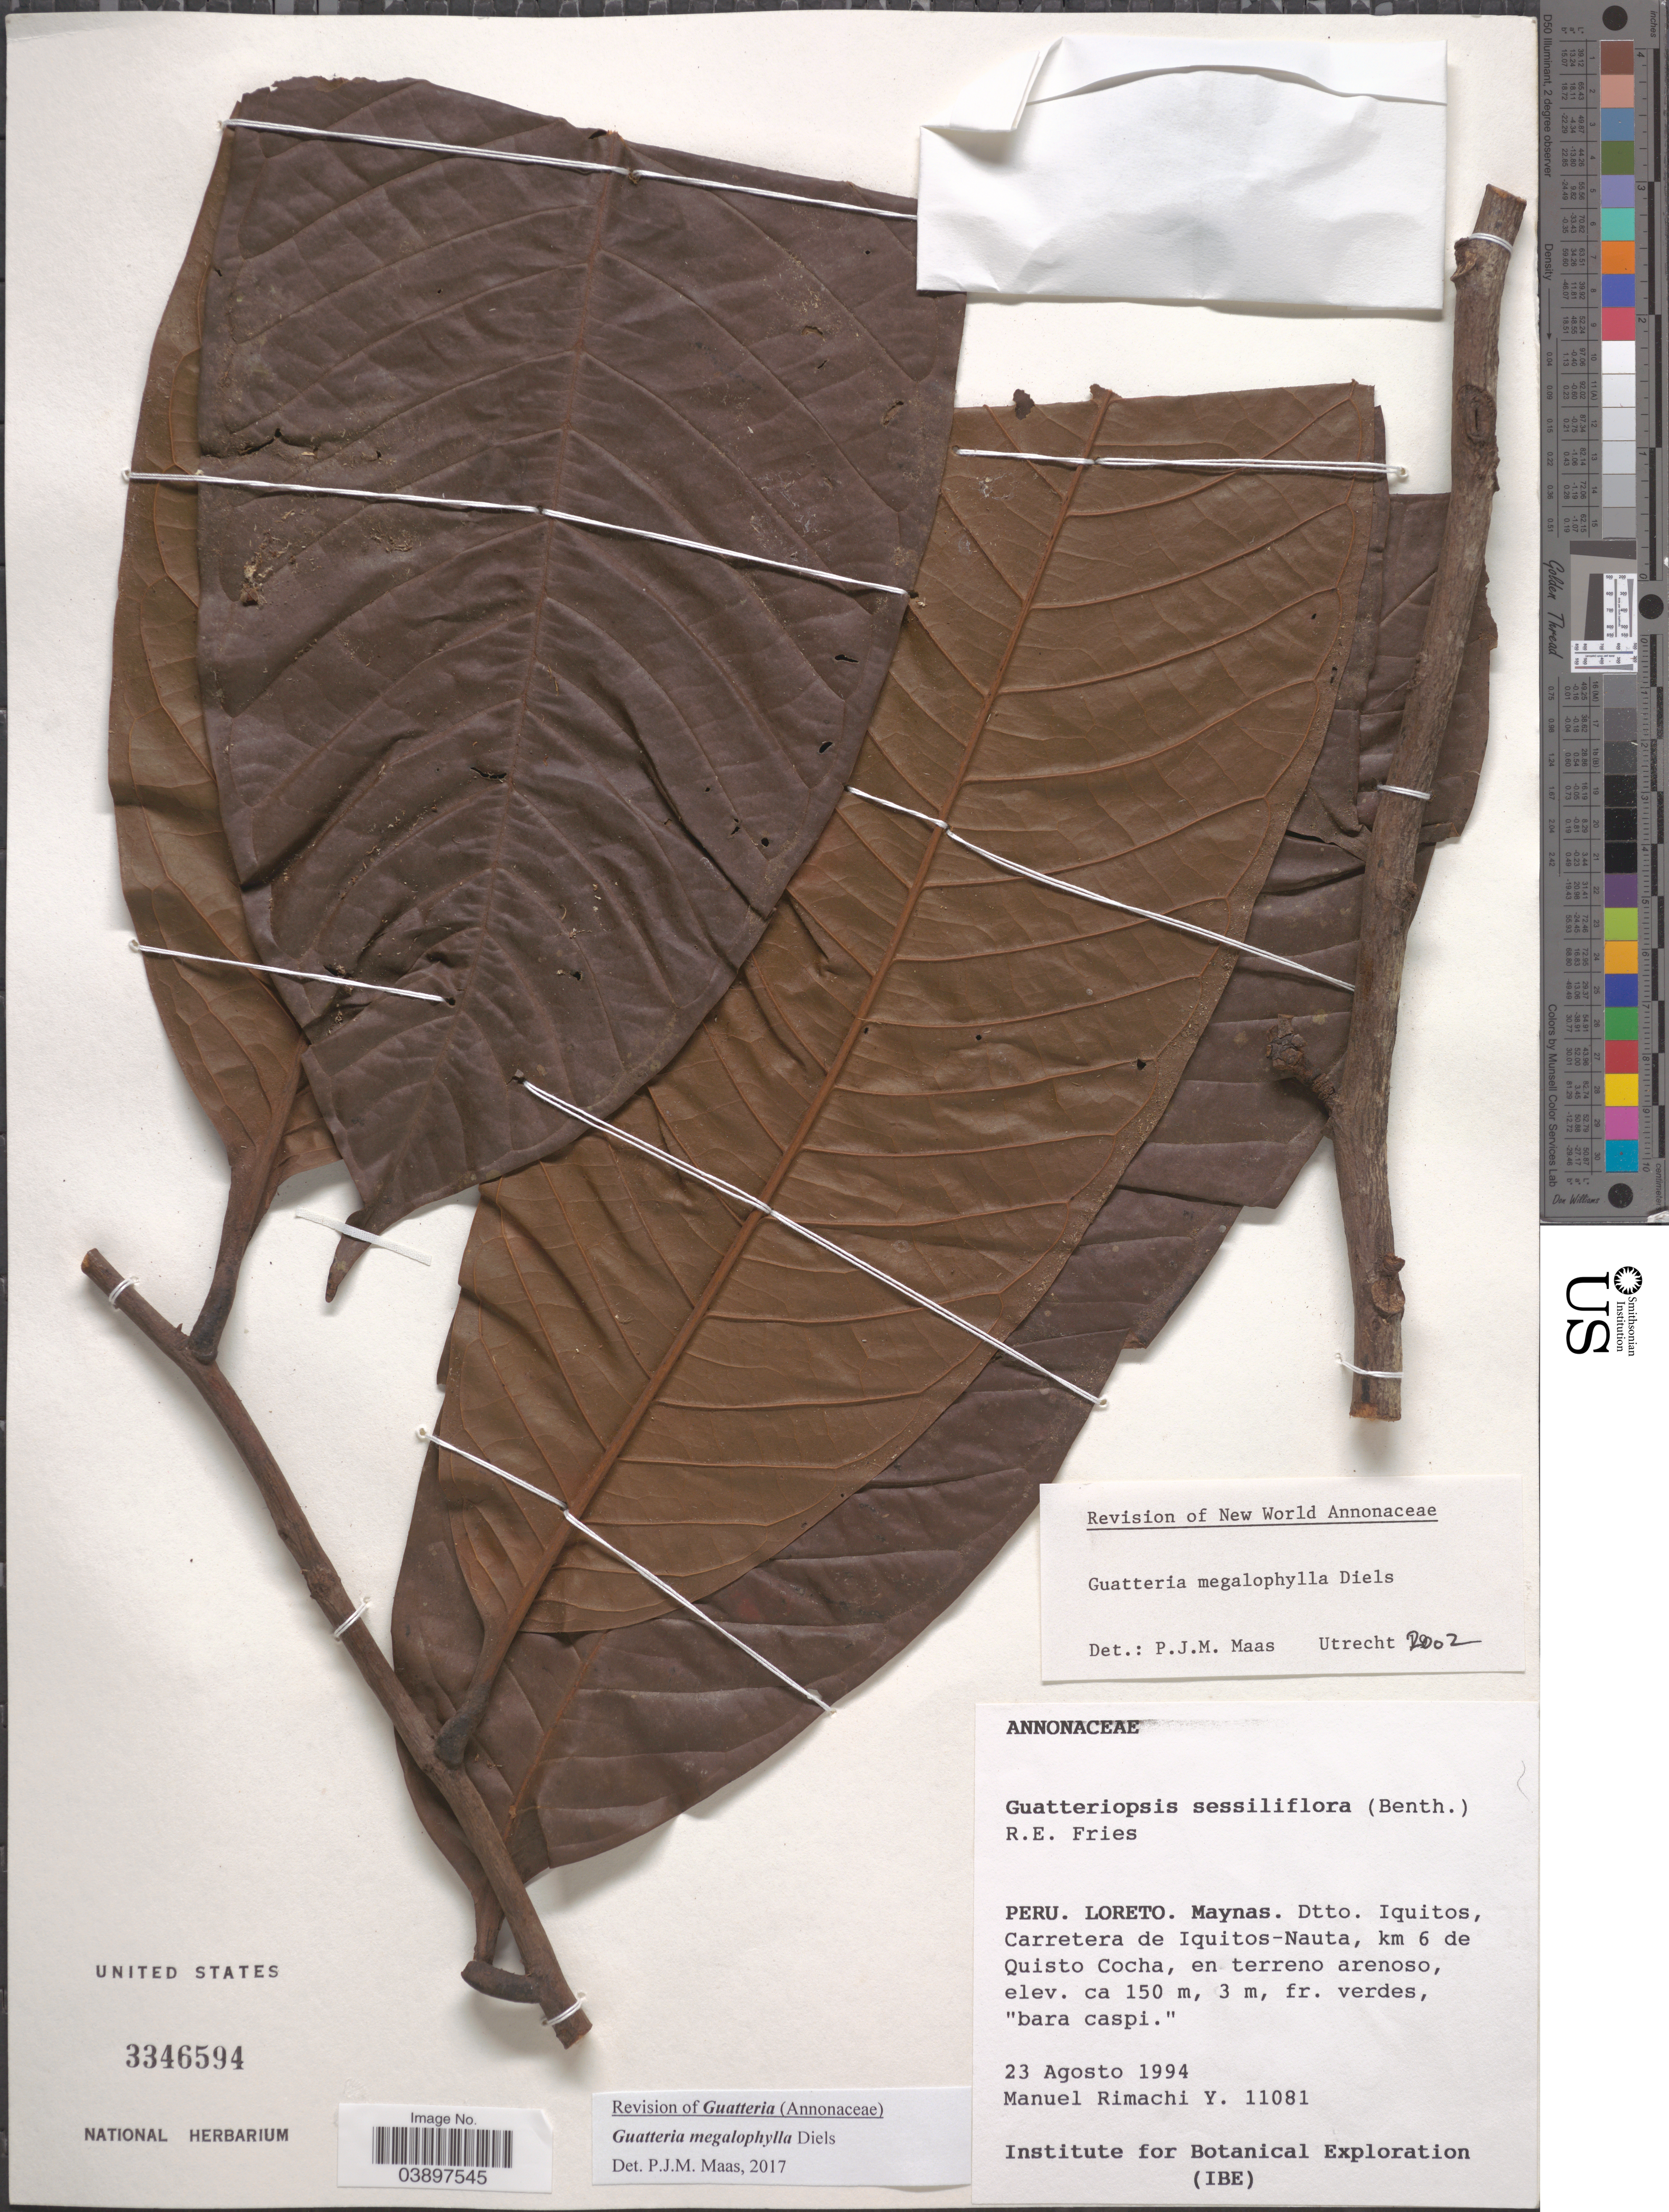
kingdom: Plantae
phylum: Tracheophyta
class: Magnoliopsida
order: Magnoliales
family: Annonaceae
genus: Guatteria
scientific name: Guatteria megalophylla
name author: Diels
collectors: M. Rimachi Y.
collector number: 11081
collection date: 1994-08-23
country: Peru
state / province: Loreto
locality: Maynas. Dtto. Iquitos, Carretera de Iquitos-Nauta, km 6 de Quisto Cocha.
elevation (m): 150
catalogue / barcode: US 3346594